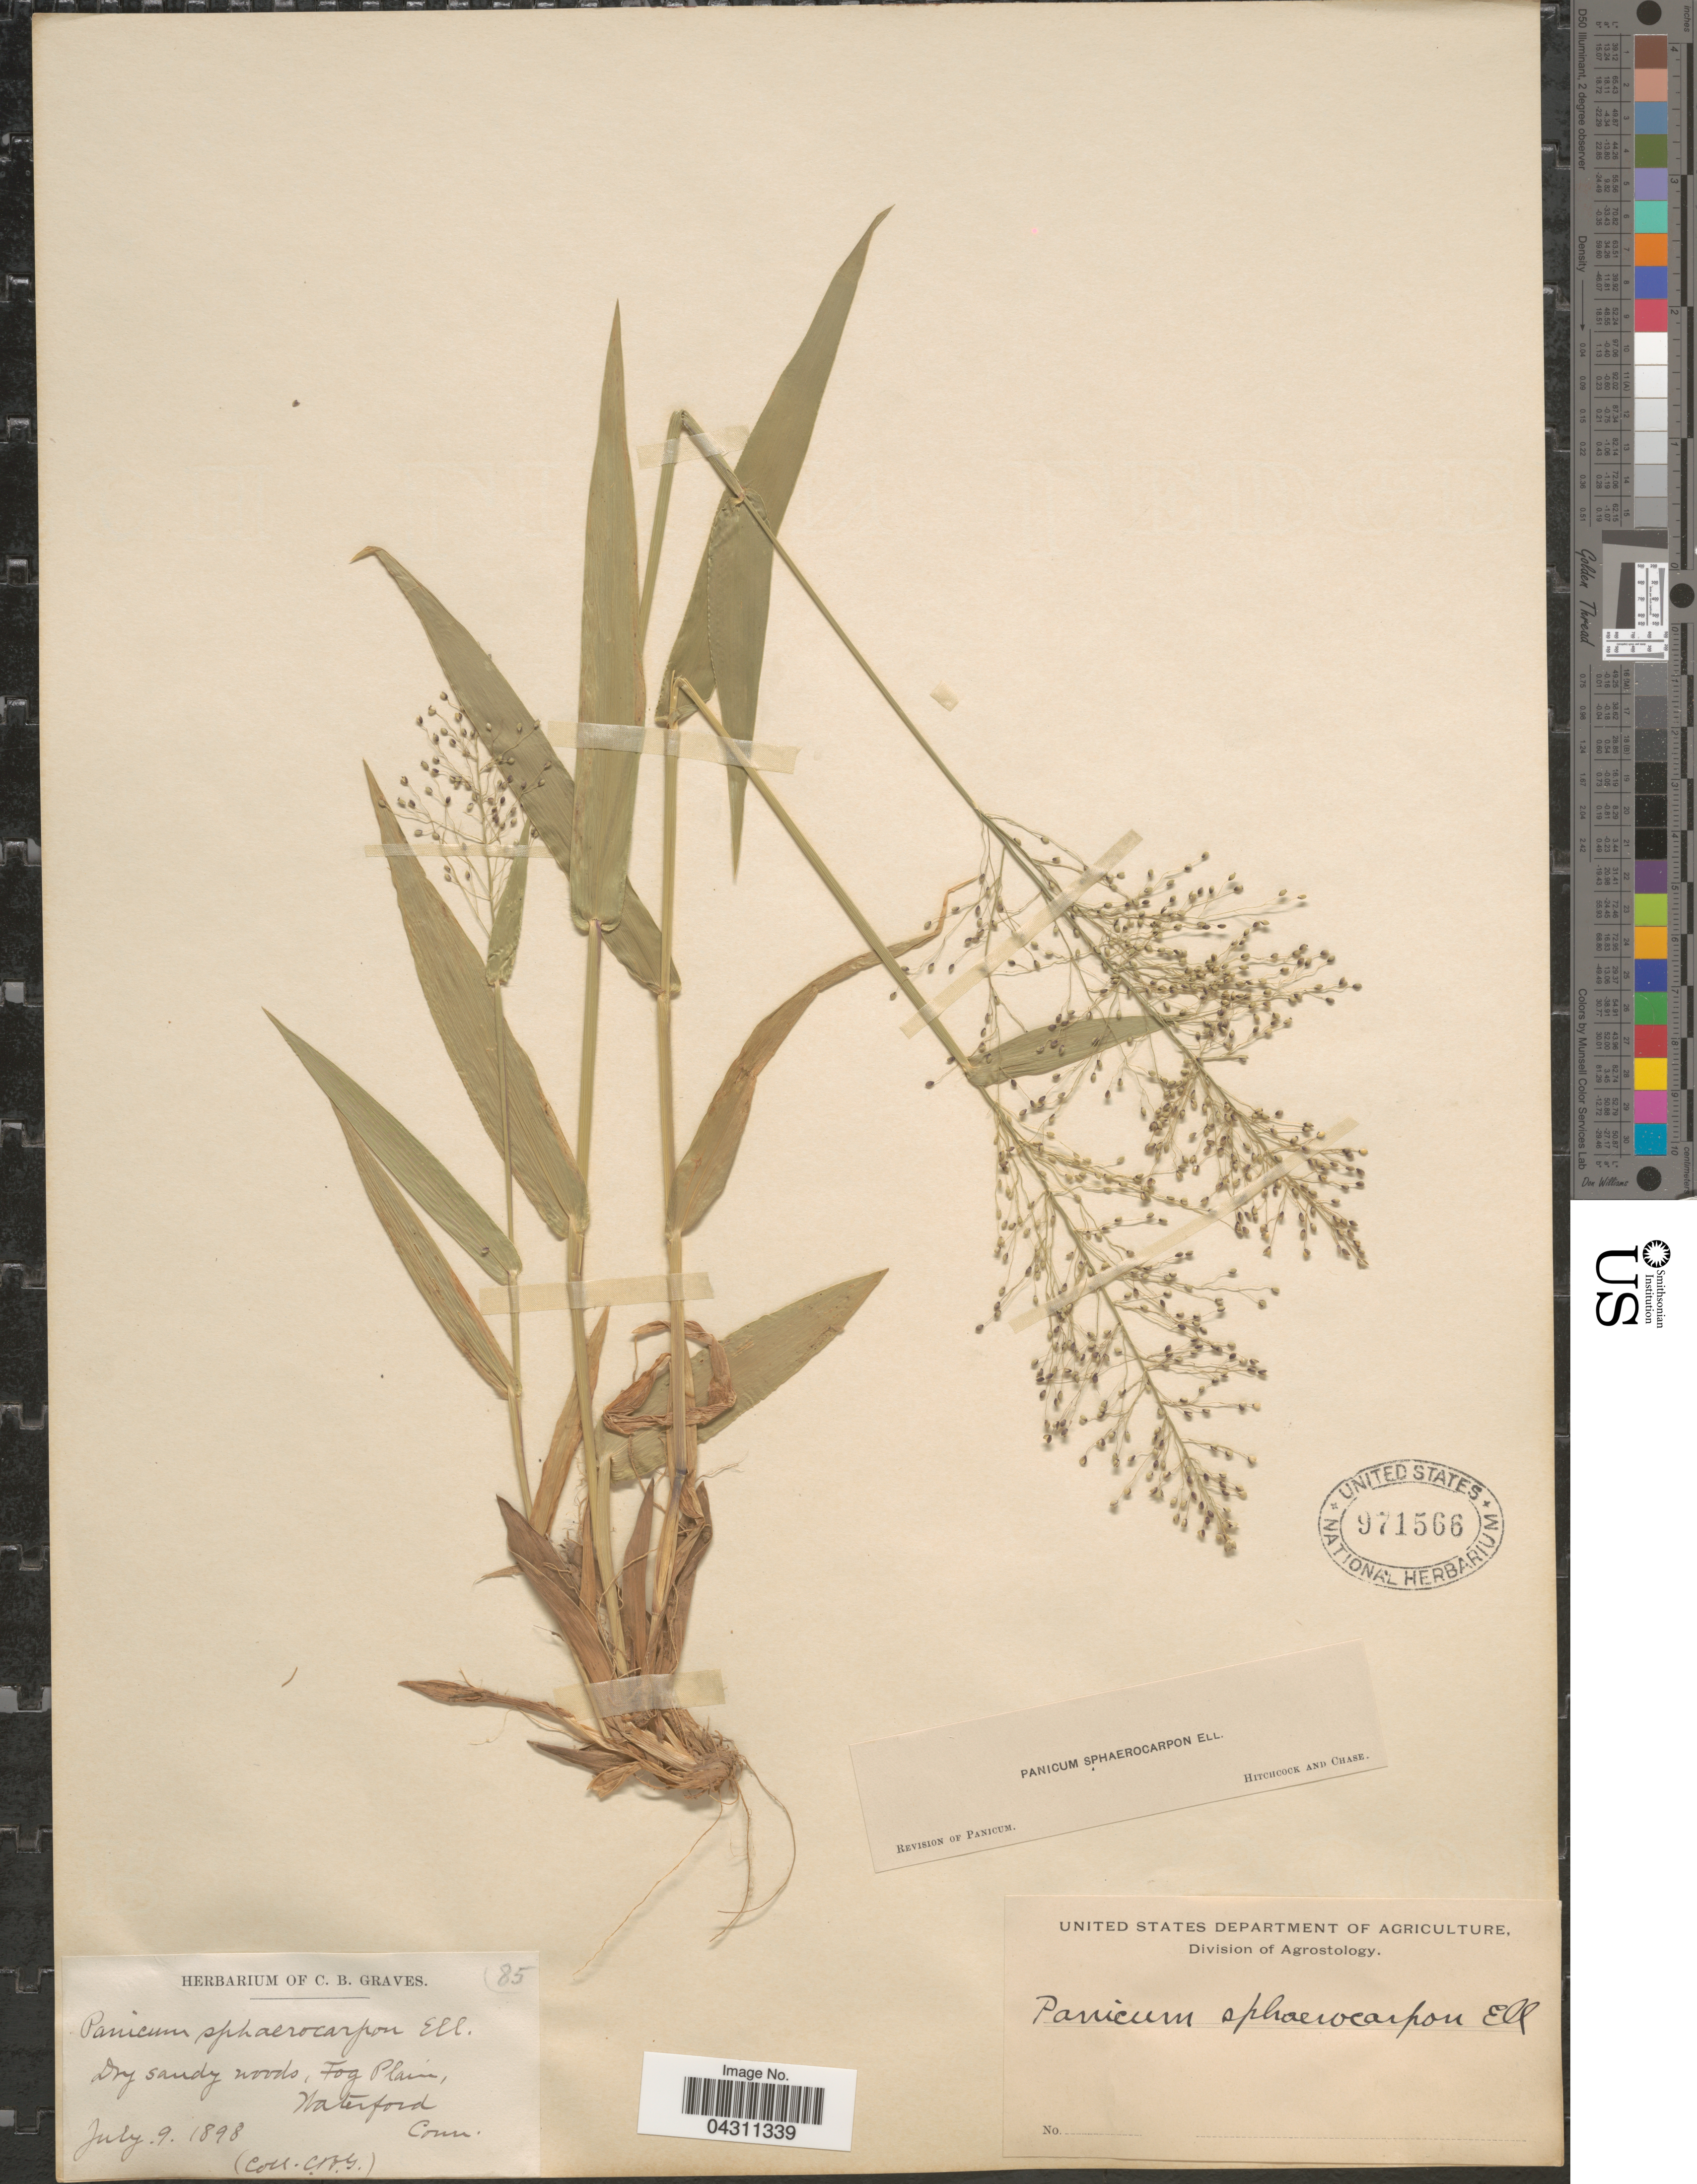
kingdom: Plantae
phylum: Tracheophyta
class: Liliopsida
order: Poales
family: Poaceae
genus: Dichanthelium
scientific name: Dichanthelium sphaerocarpon var. sphaerocarpon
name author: (Elliott) Gould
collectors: C. Graves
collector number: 85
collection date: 1898-07-09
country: United States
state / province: Connecticut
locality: Dry sandy woods, Fog Plain, Waterford.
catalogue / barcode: US 971566